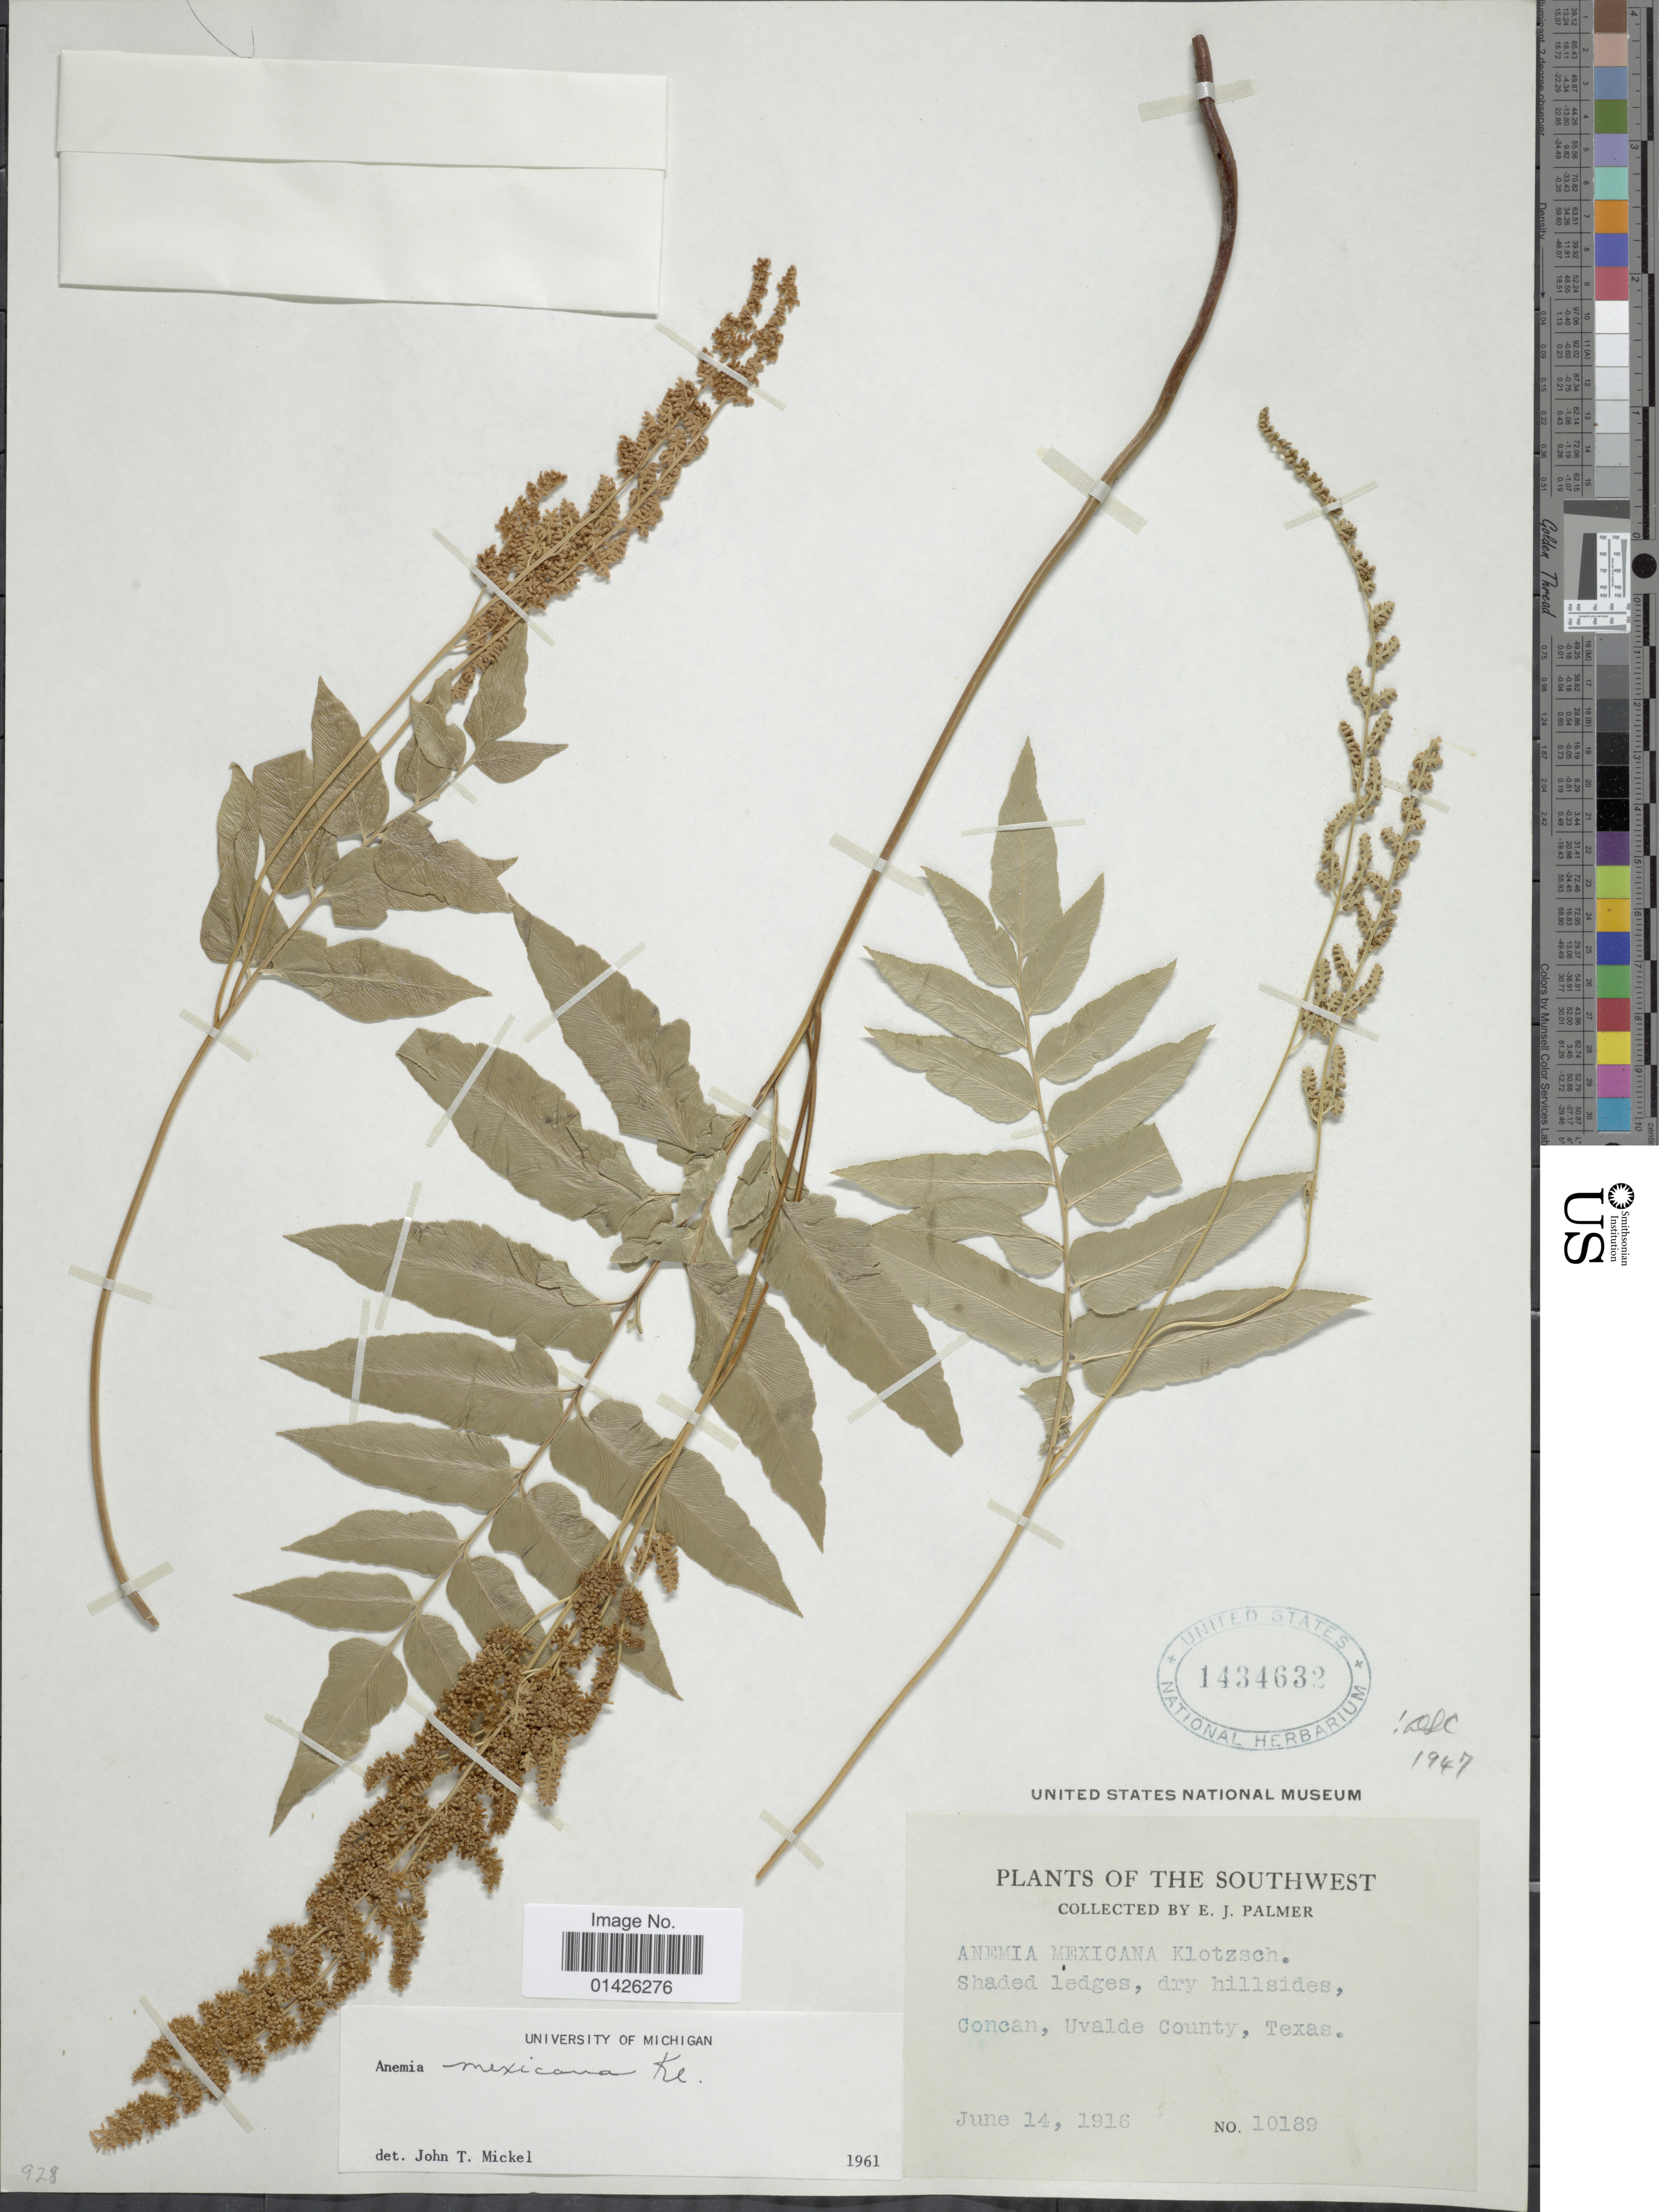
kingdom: Plantae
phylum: Tracheophyta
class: Polypodiopsida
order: Schizaeales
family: Anemiaceae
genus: Anemia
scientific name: Anemia mexicana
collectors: E. J. Palmer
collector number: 10189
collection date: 1916-06-14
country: United States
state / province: Texas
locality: The Southwest, Concan, Uvalde County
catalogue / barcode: US 1434632